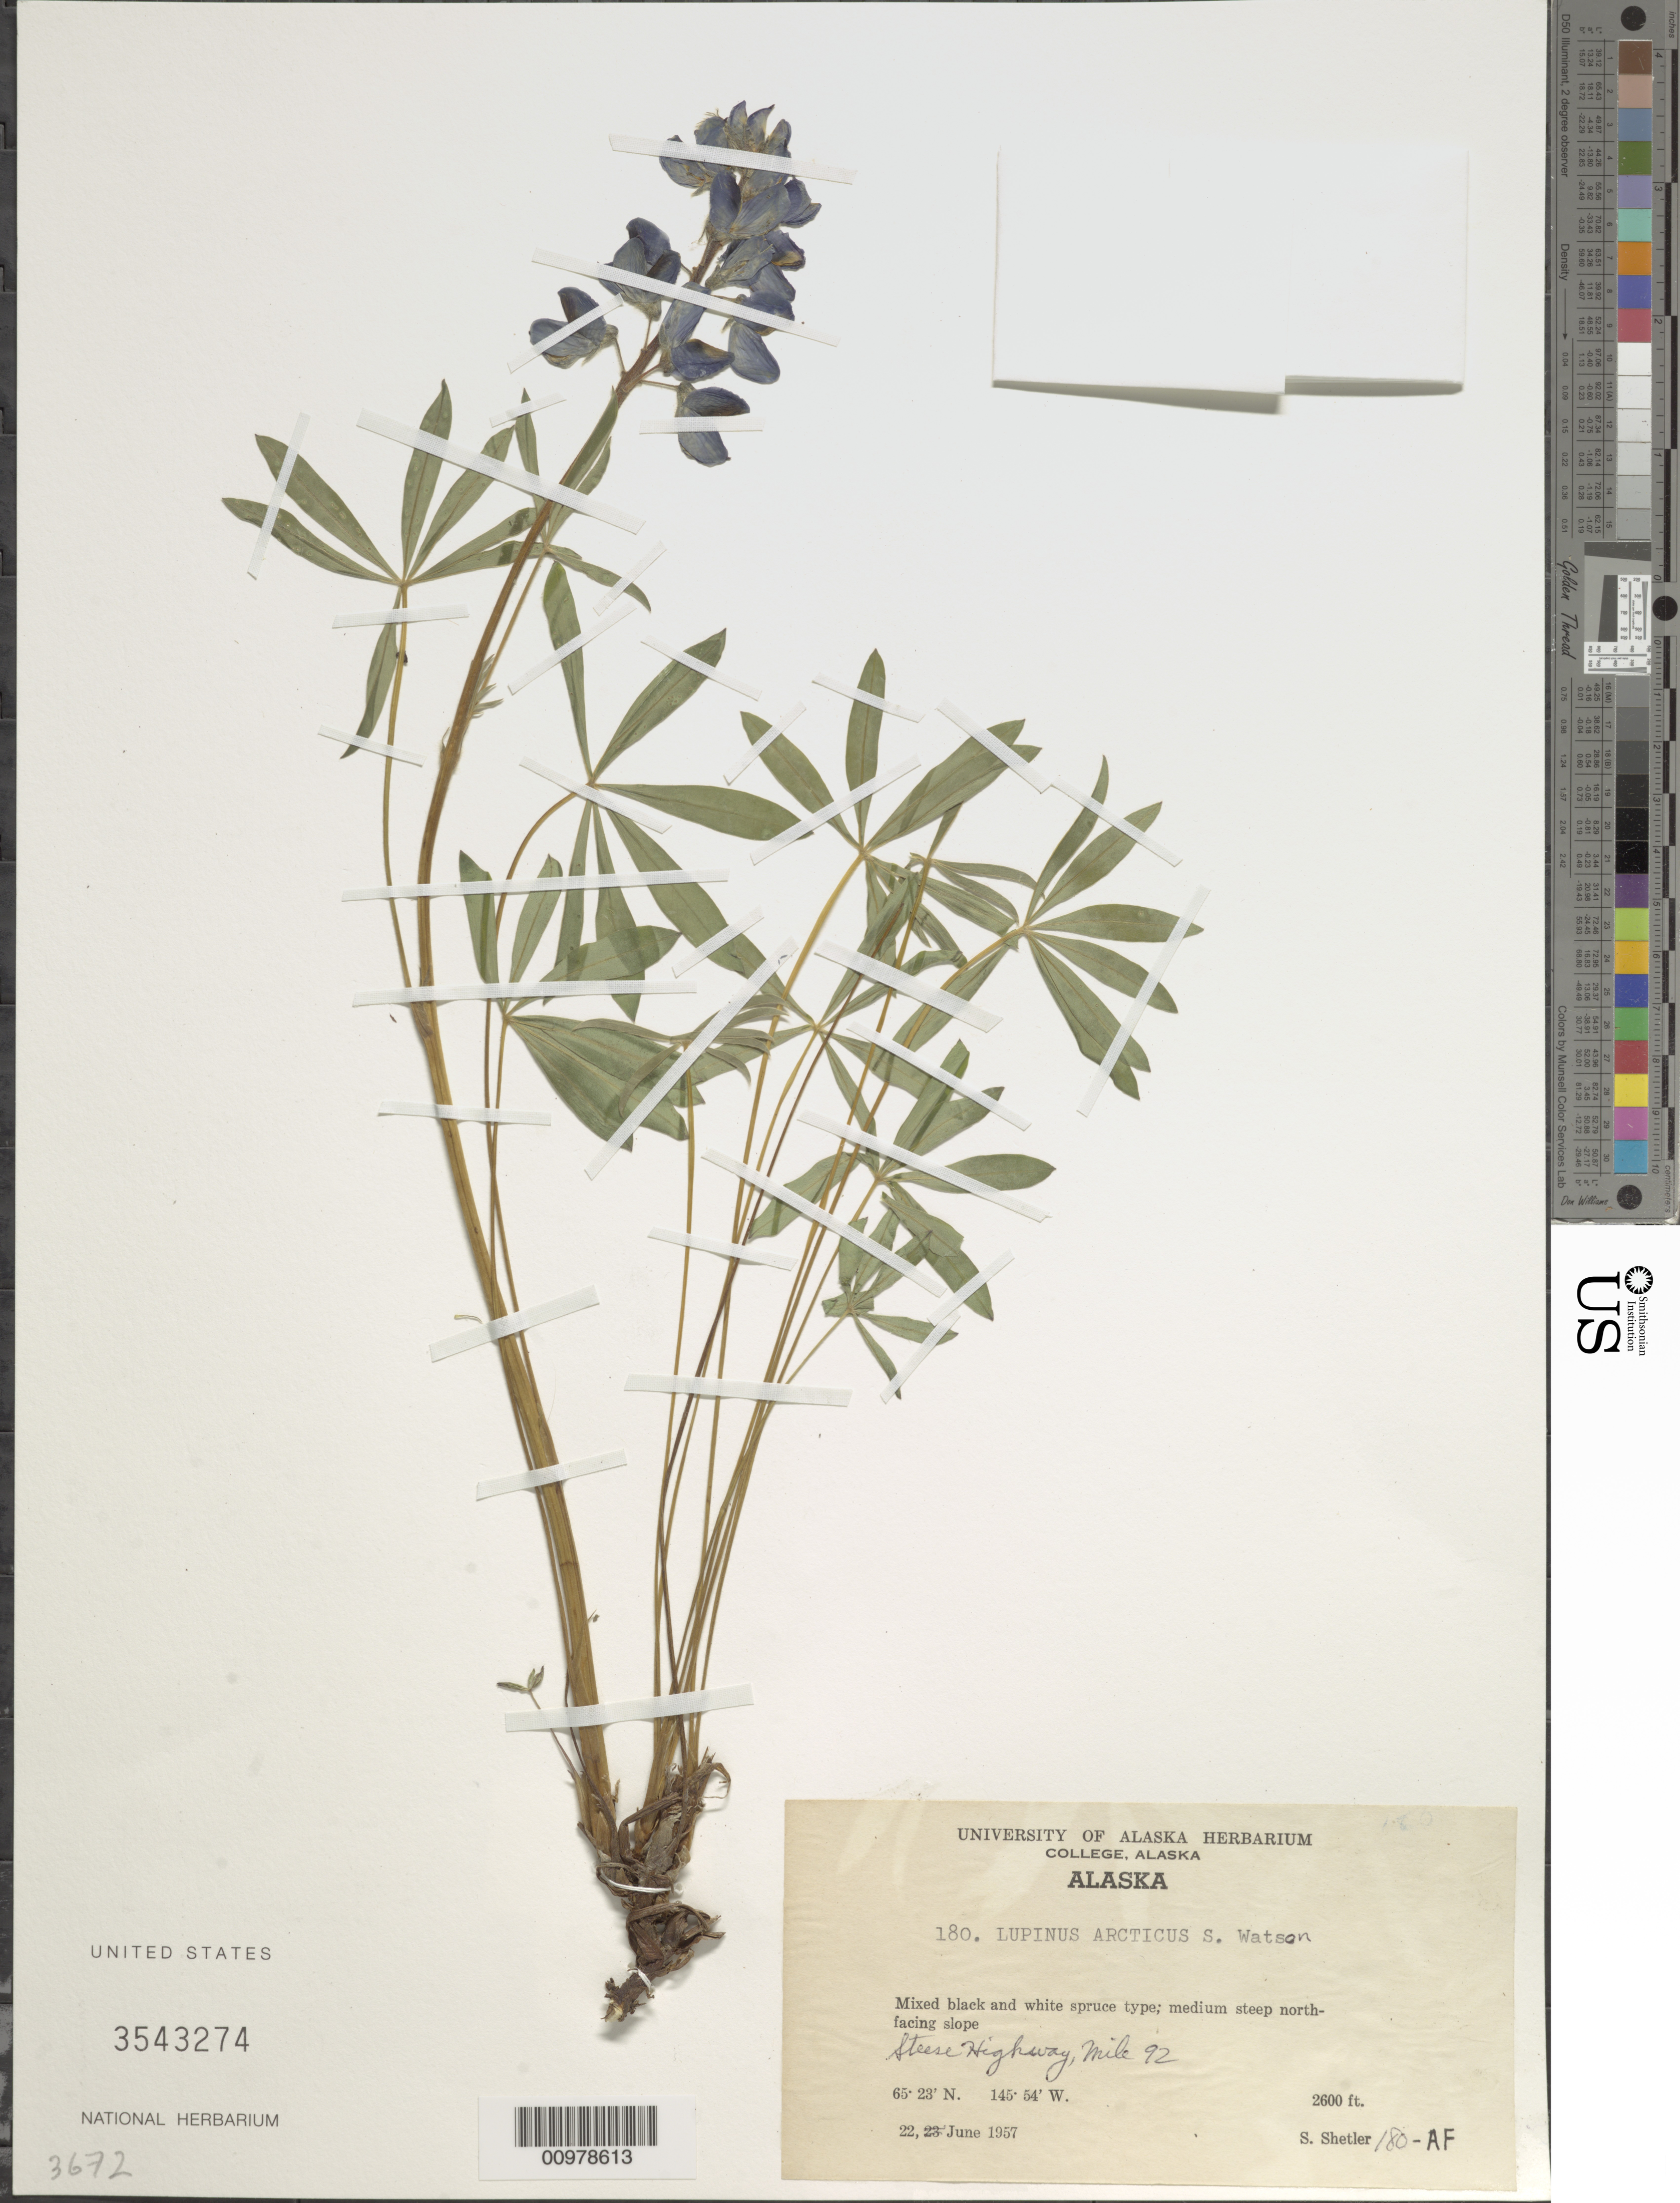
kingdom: Plantae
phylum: Tracheophyta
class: Magnoliopsida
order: Fabales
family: Fabaceae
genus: Lupinus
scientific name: Lupinus arcticus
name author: S. Watson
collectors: S. Shetler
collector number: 180-AF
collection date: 1957-06-20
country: United States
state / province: Alaska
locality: Steese Highway, mile 92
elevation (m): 792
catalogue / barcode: US 3543274